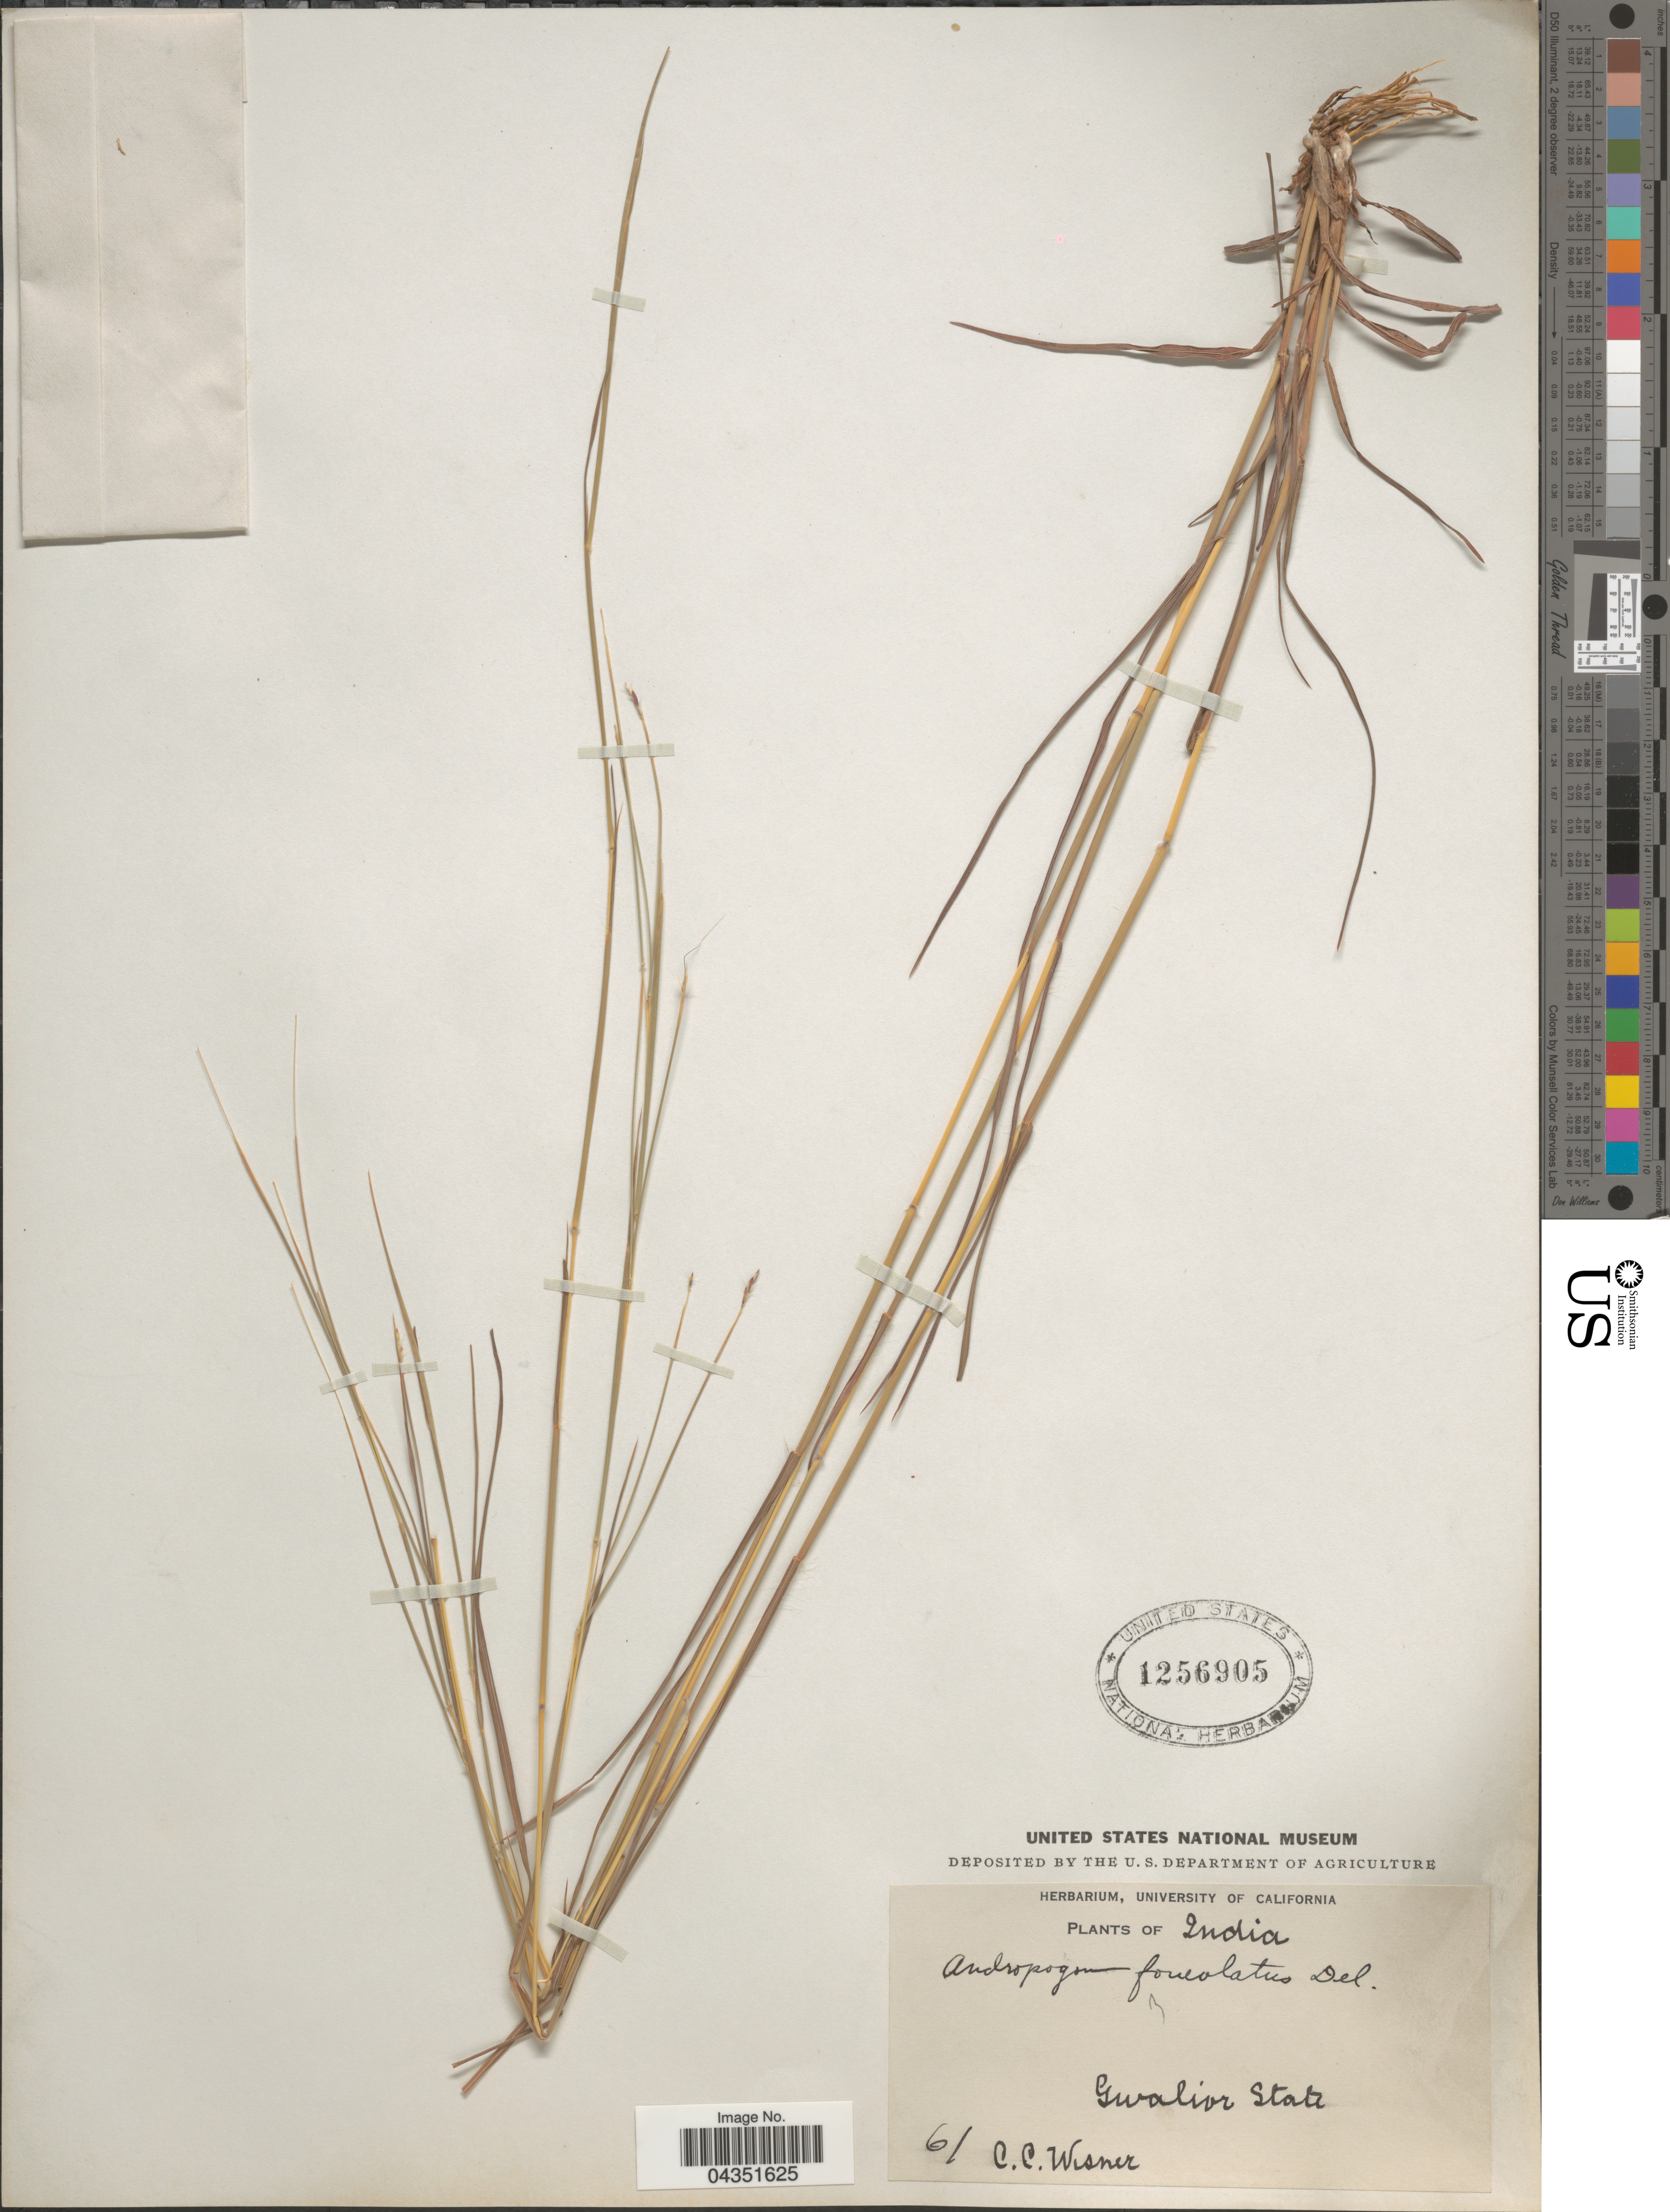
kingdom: Plantae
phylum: Tracheophyta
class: Liliopsida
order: Poales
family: Poaceae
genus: Eremopogon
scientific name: Eremopogon foveolatus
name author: (Delile) Stapf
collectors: C. Wisner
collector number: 61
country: India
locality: Gwalior State.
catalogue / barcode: US 1256905